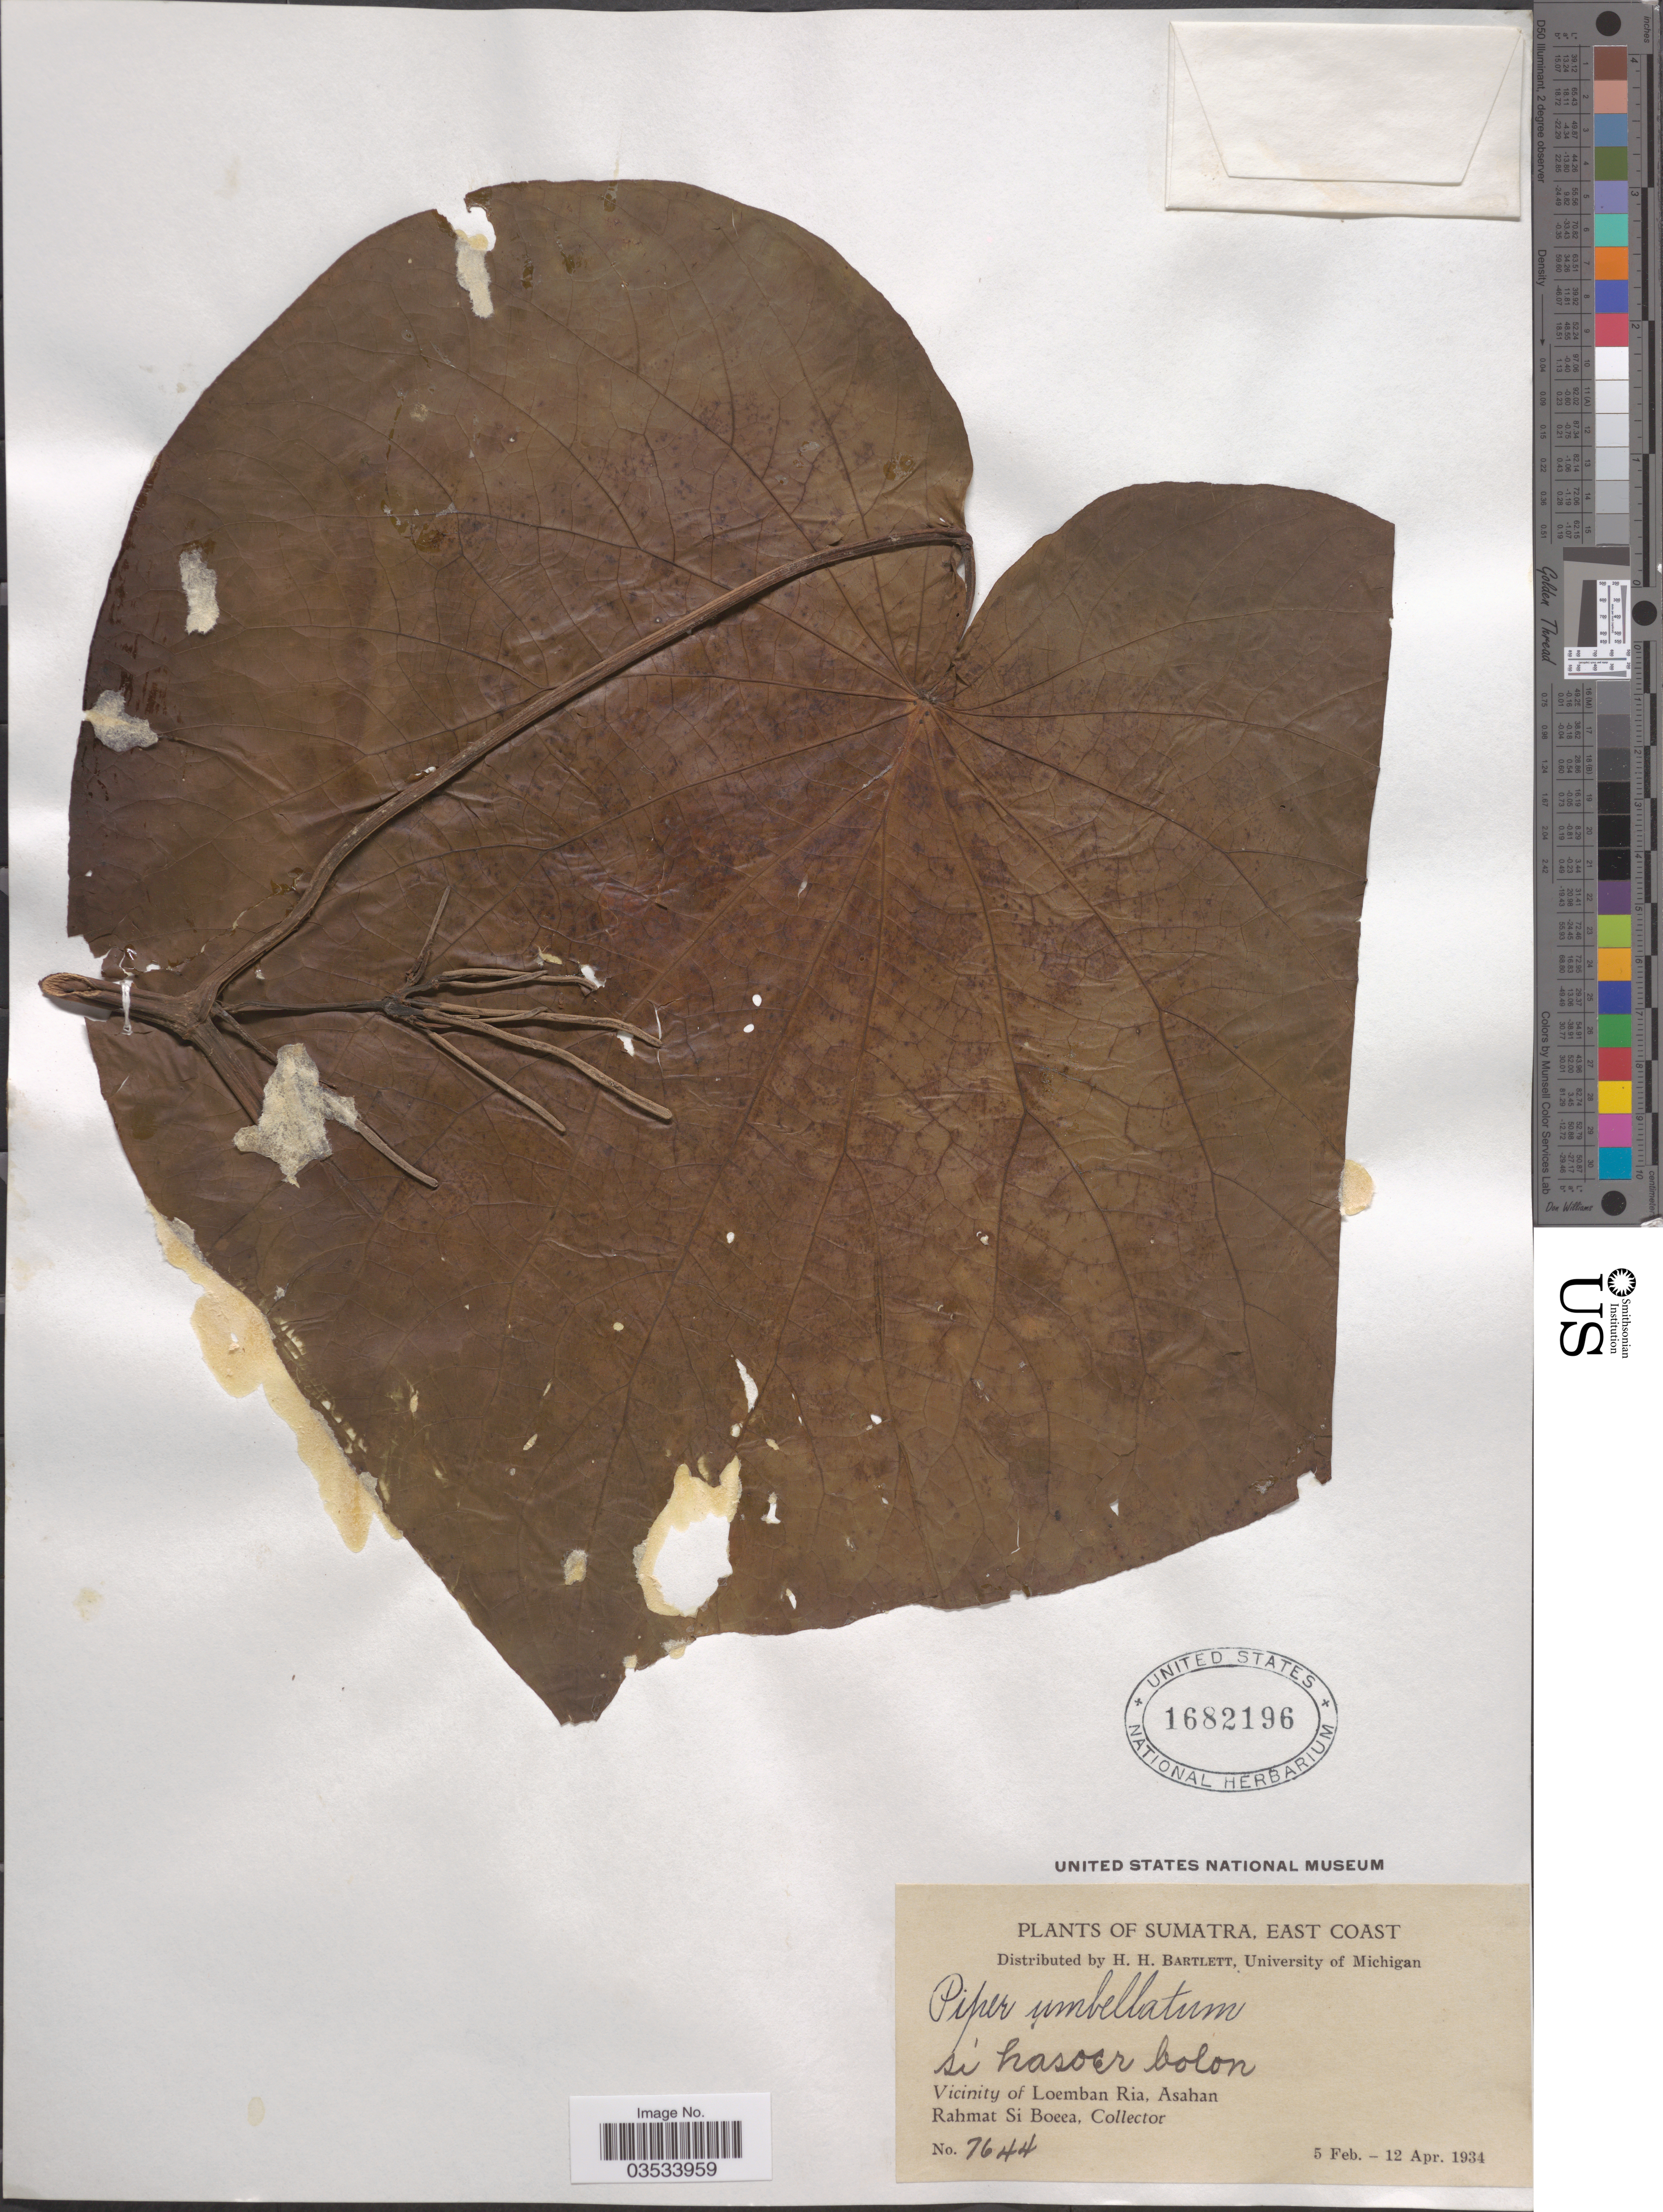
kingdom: Plantae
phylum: Tracheophyta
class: Magnoliopsida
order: Piperales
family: Piperaceae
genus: Piper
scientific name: Piper umbellatum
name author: L.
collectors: Rahmat Si Boeea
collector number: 7644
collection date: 1934-02-05/1934-04-12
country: Indonesia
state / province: Sumatra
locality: East Coast. Vicinity of Loemban Ria, Asahan.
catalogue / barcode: US 1682196